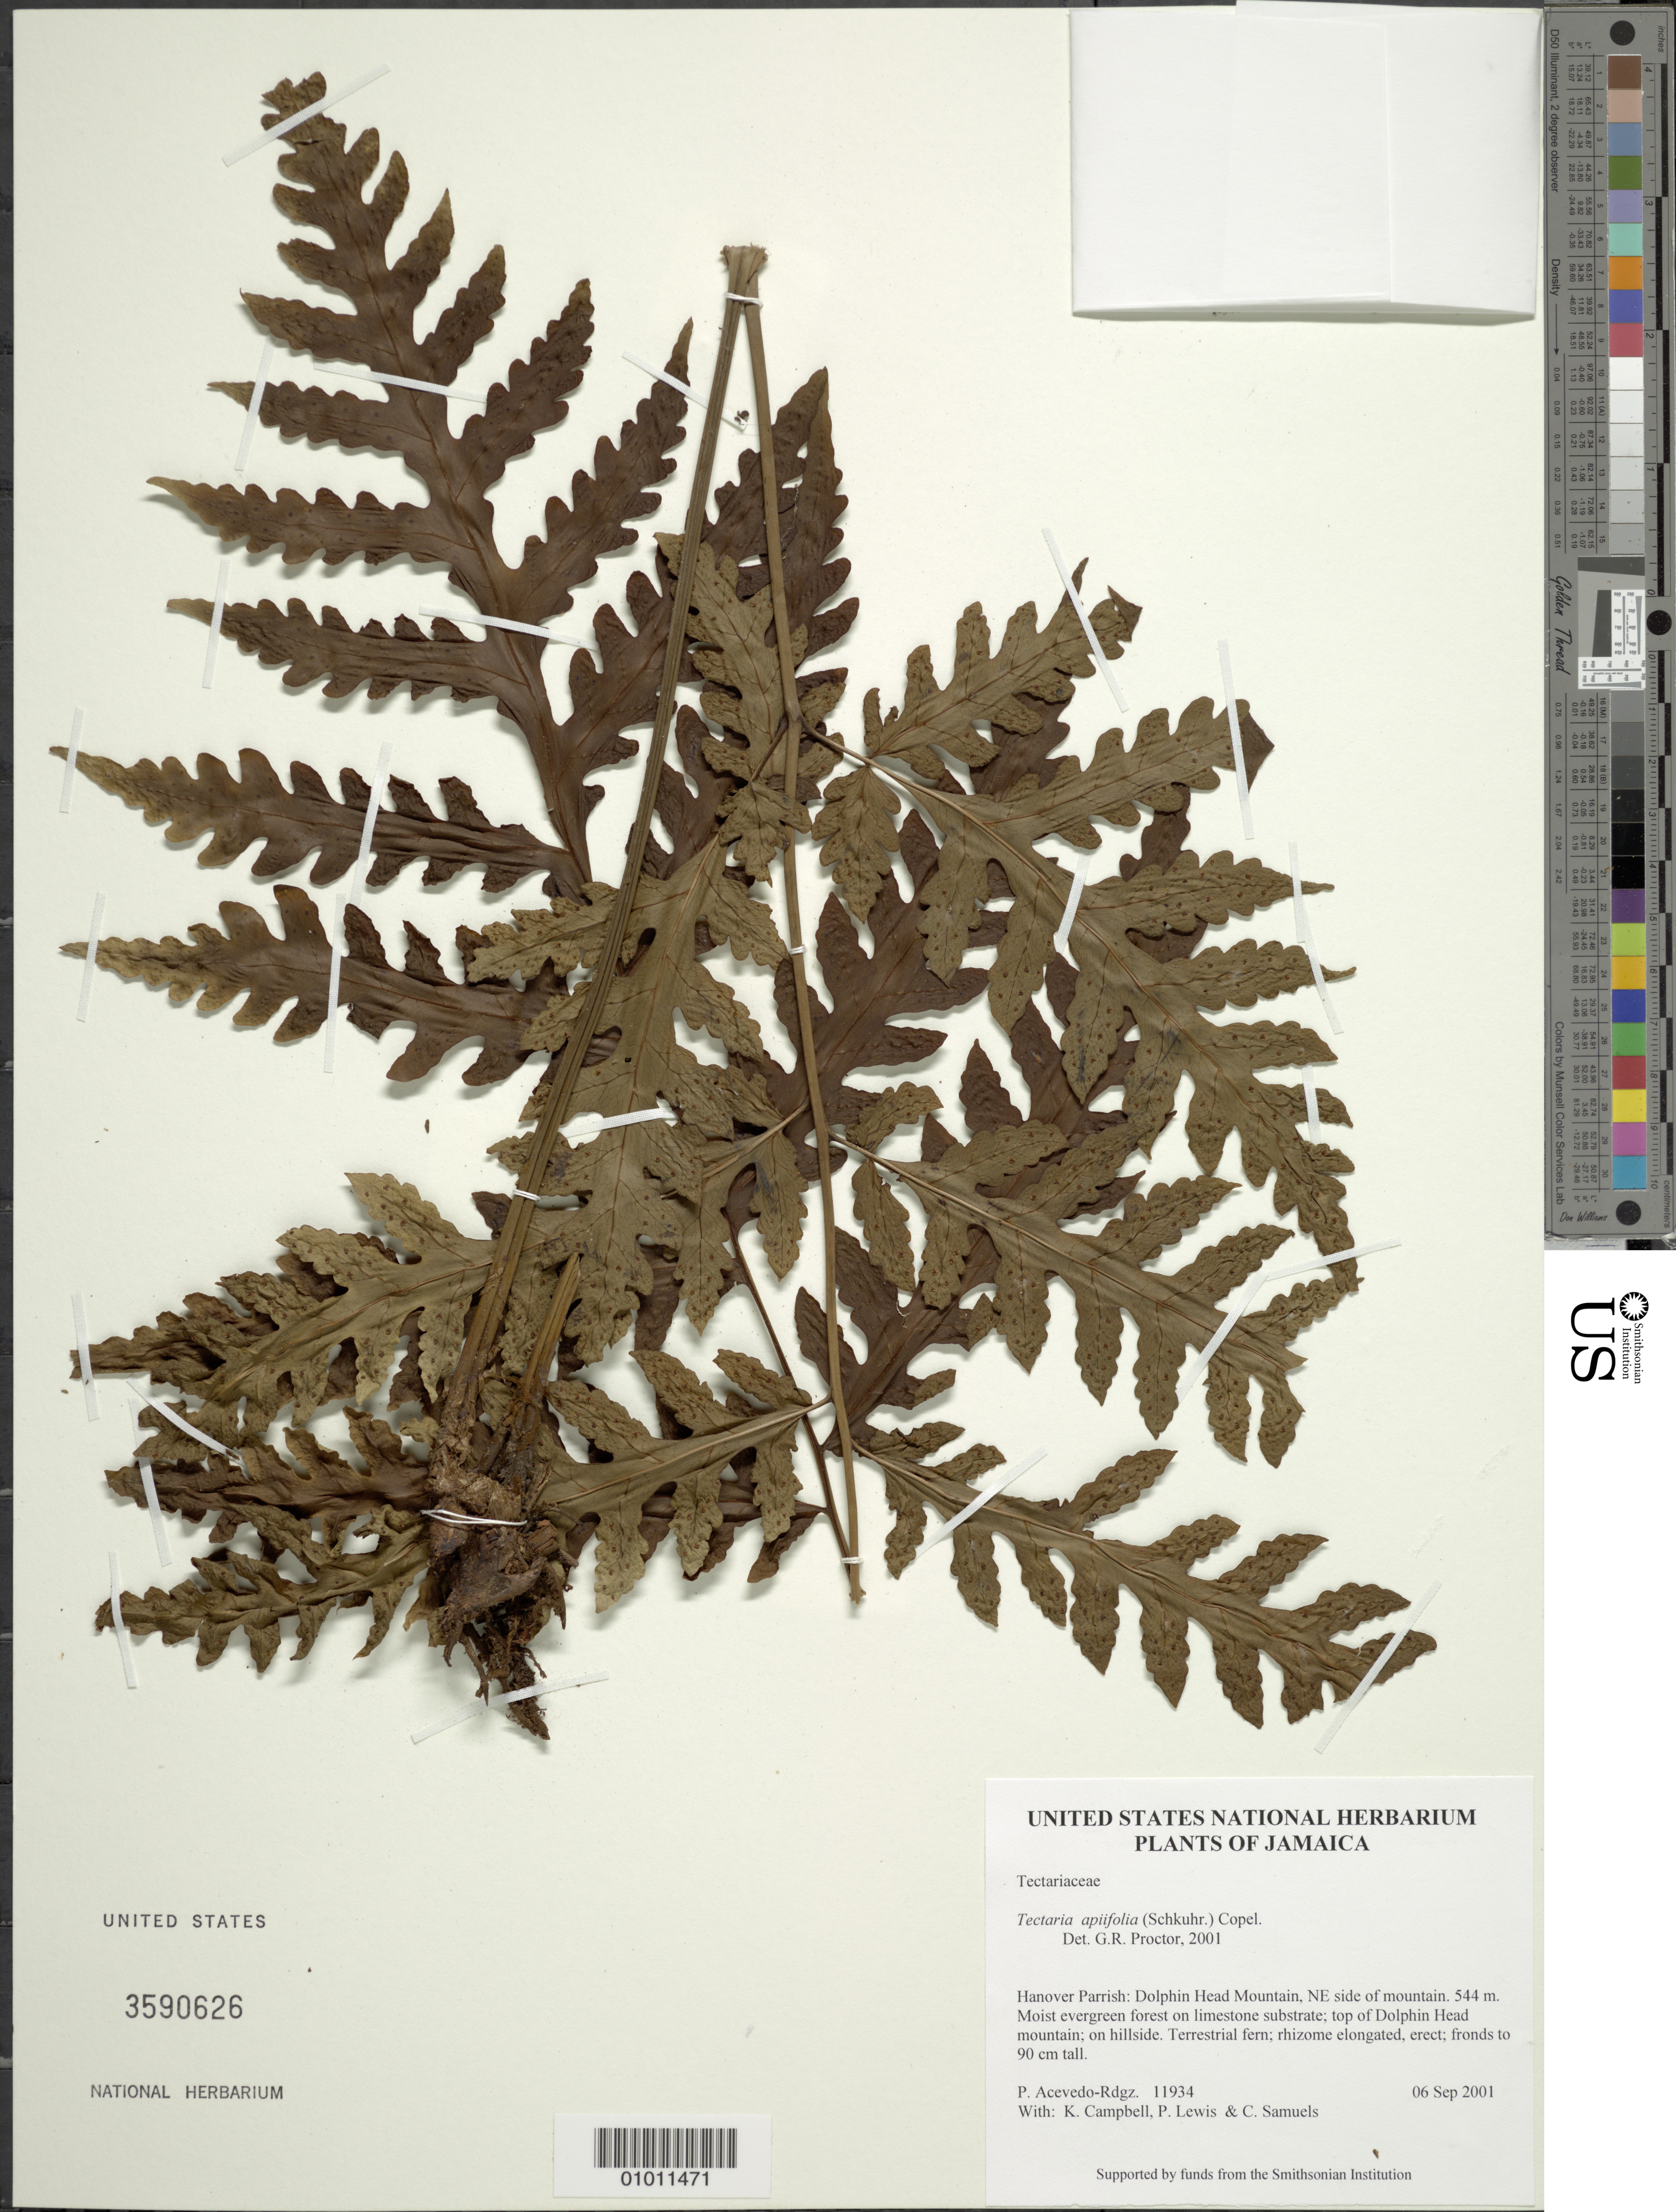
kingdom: Plantae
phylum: Tracheophyta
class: Polypodiopsida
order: Polypodiales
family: Tectariaceae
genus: Tectaria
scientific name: Tectaria apiifolia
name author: (Schkuhr) Copel.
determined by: Proctor, G. R.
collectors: P. Acevedo-Rodr., K. Campbell, P. Lewis & C. Samuels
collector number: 11934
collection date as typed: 06 Sep 2001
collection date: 2001-09-06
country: Jamaica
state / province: Hanover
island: Jamaica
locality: Hanover Parrish: Dolphin Head Mountain, NE side of mountain.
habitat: Moist evergreen forest on limestone substrate; top of Dolphin Head mountain; on hillside.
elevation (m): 544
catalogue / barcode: US 3590626